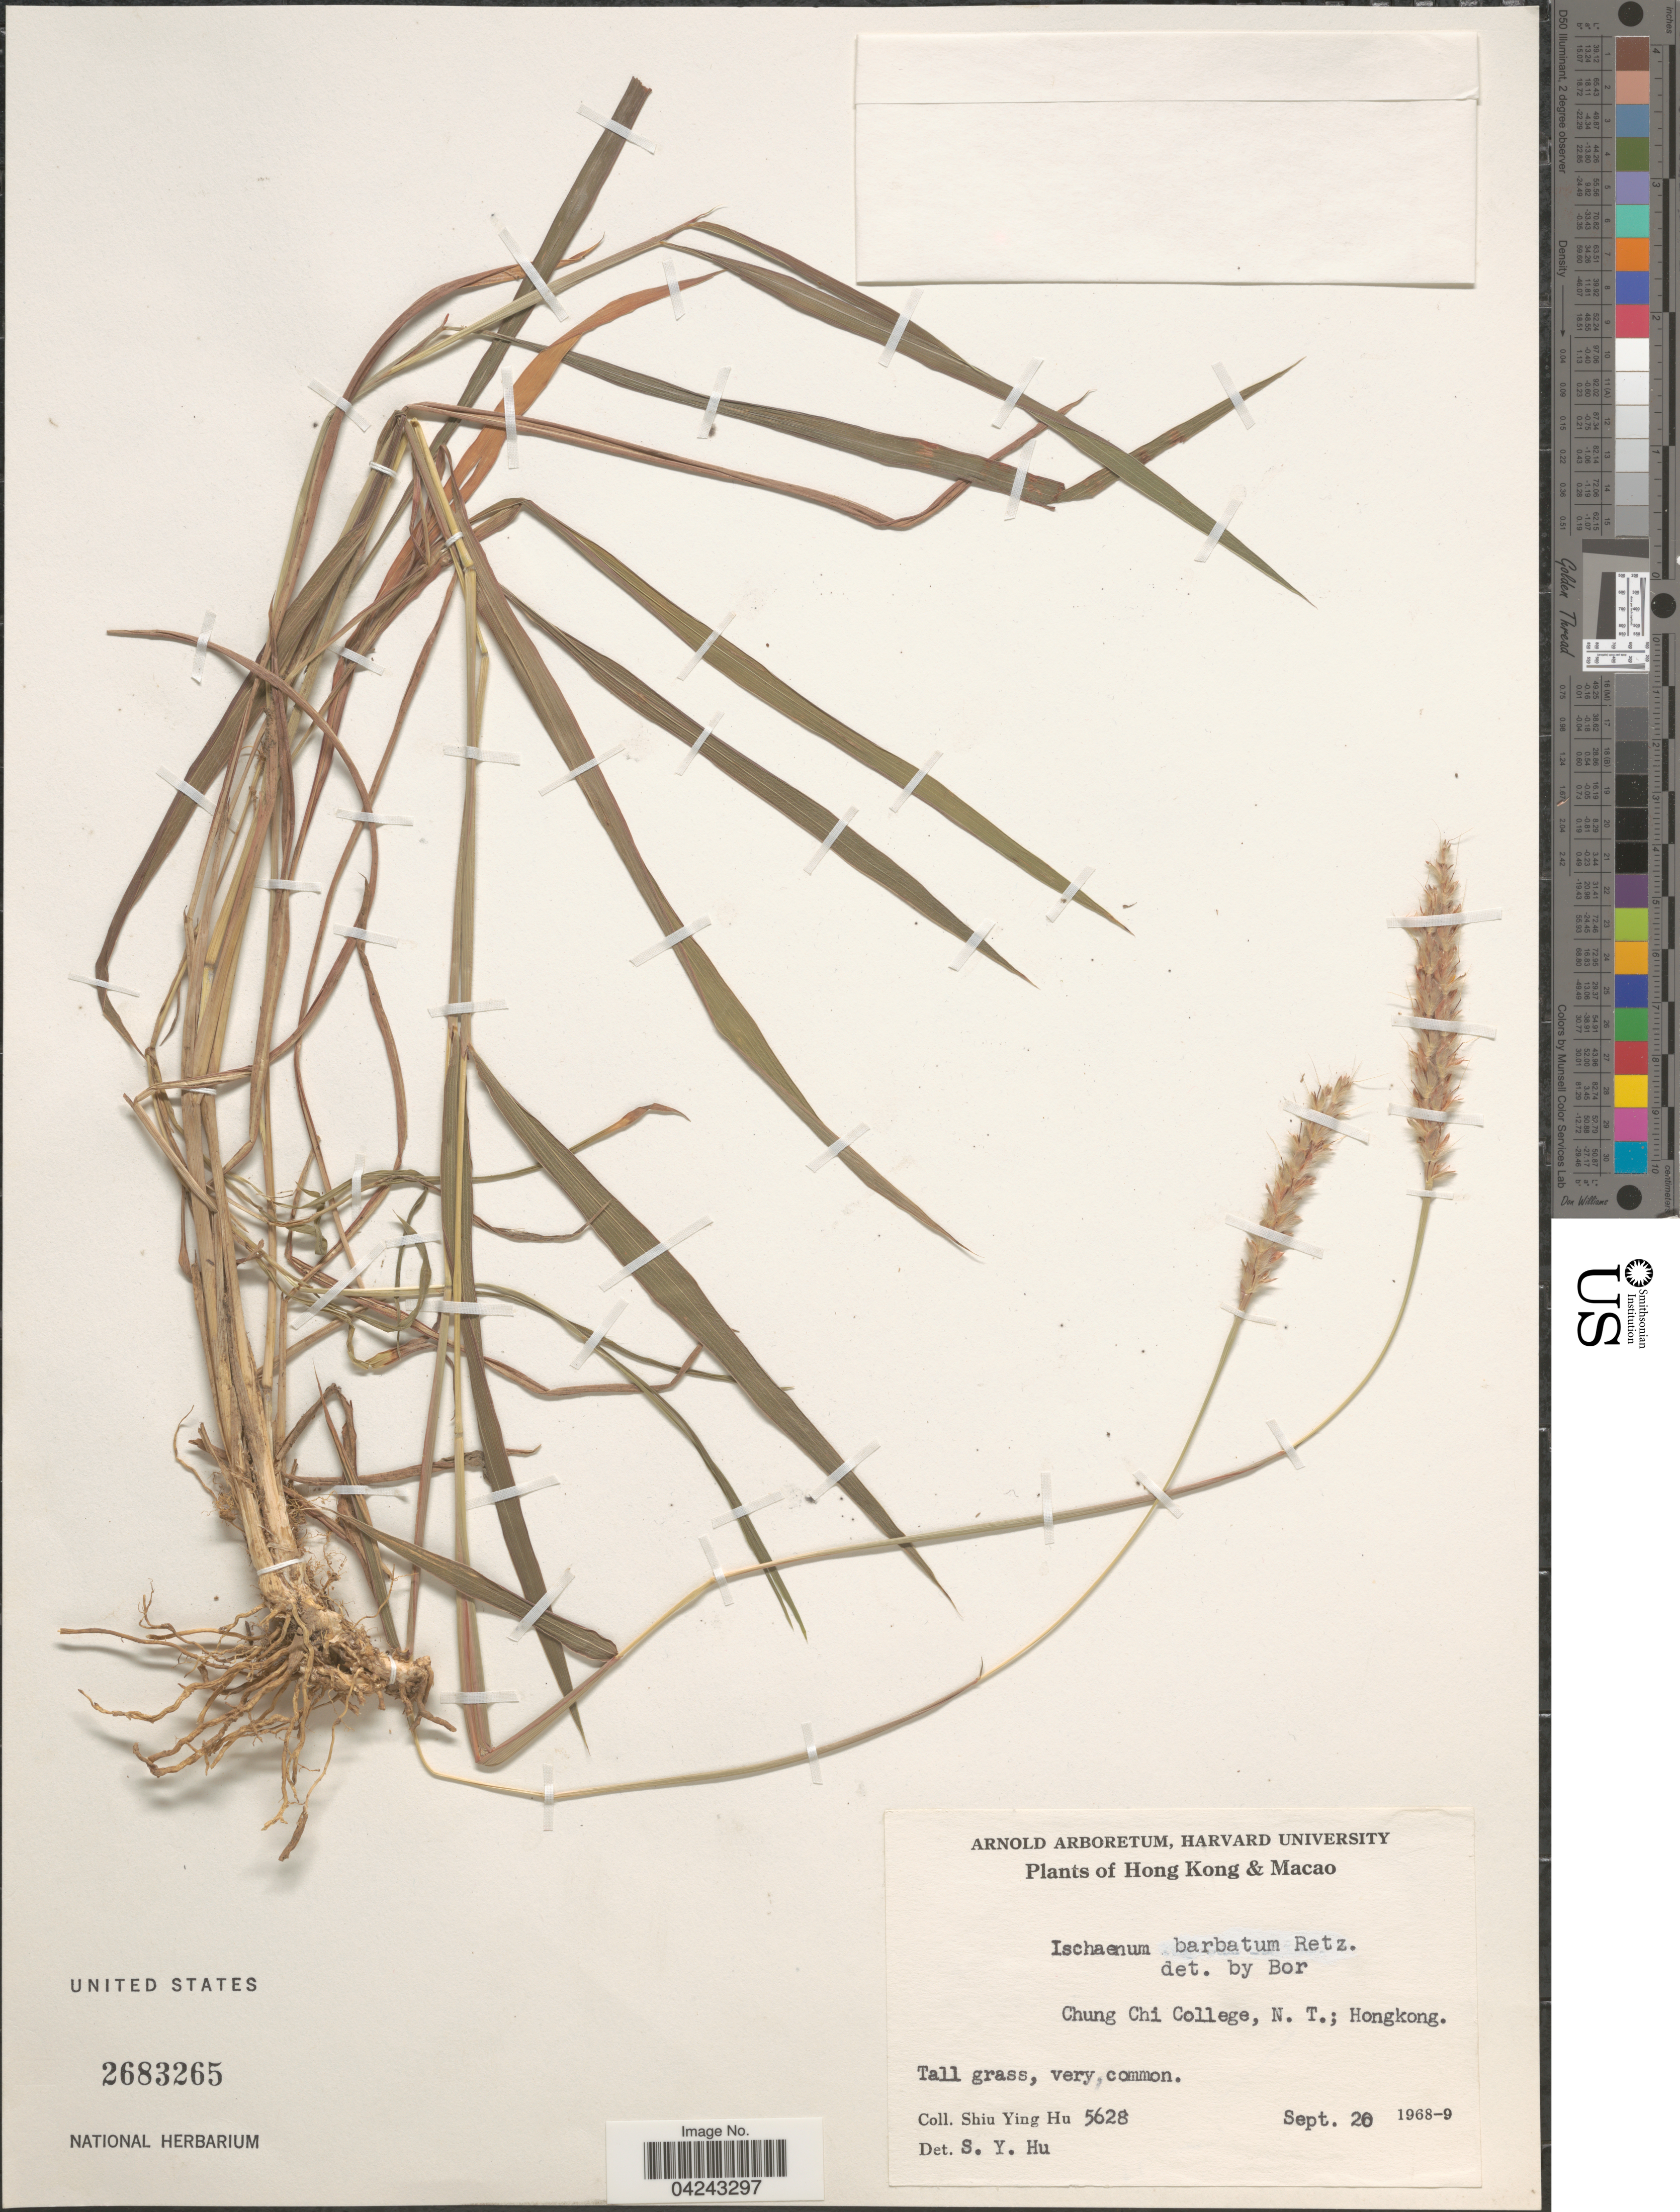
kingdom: Plantae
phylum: Tracheophyta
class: Liliopsida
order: Poales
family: Poaceae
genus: Ischaemum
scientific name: Ischaemum barbatum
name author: Blume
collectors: S. Y. Hu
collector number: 5628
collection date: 1968-09-20/1969-09-20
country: China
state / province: Hong Kong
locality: Chung Chi College, N. T.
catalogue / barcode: US 2683265